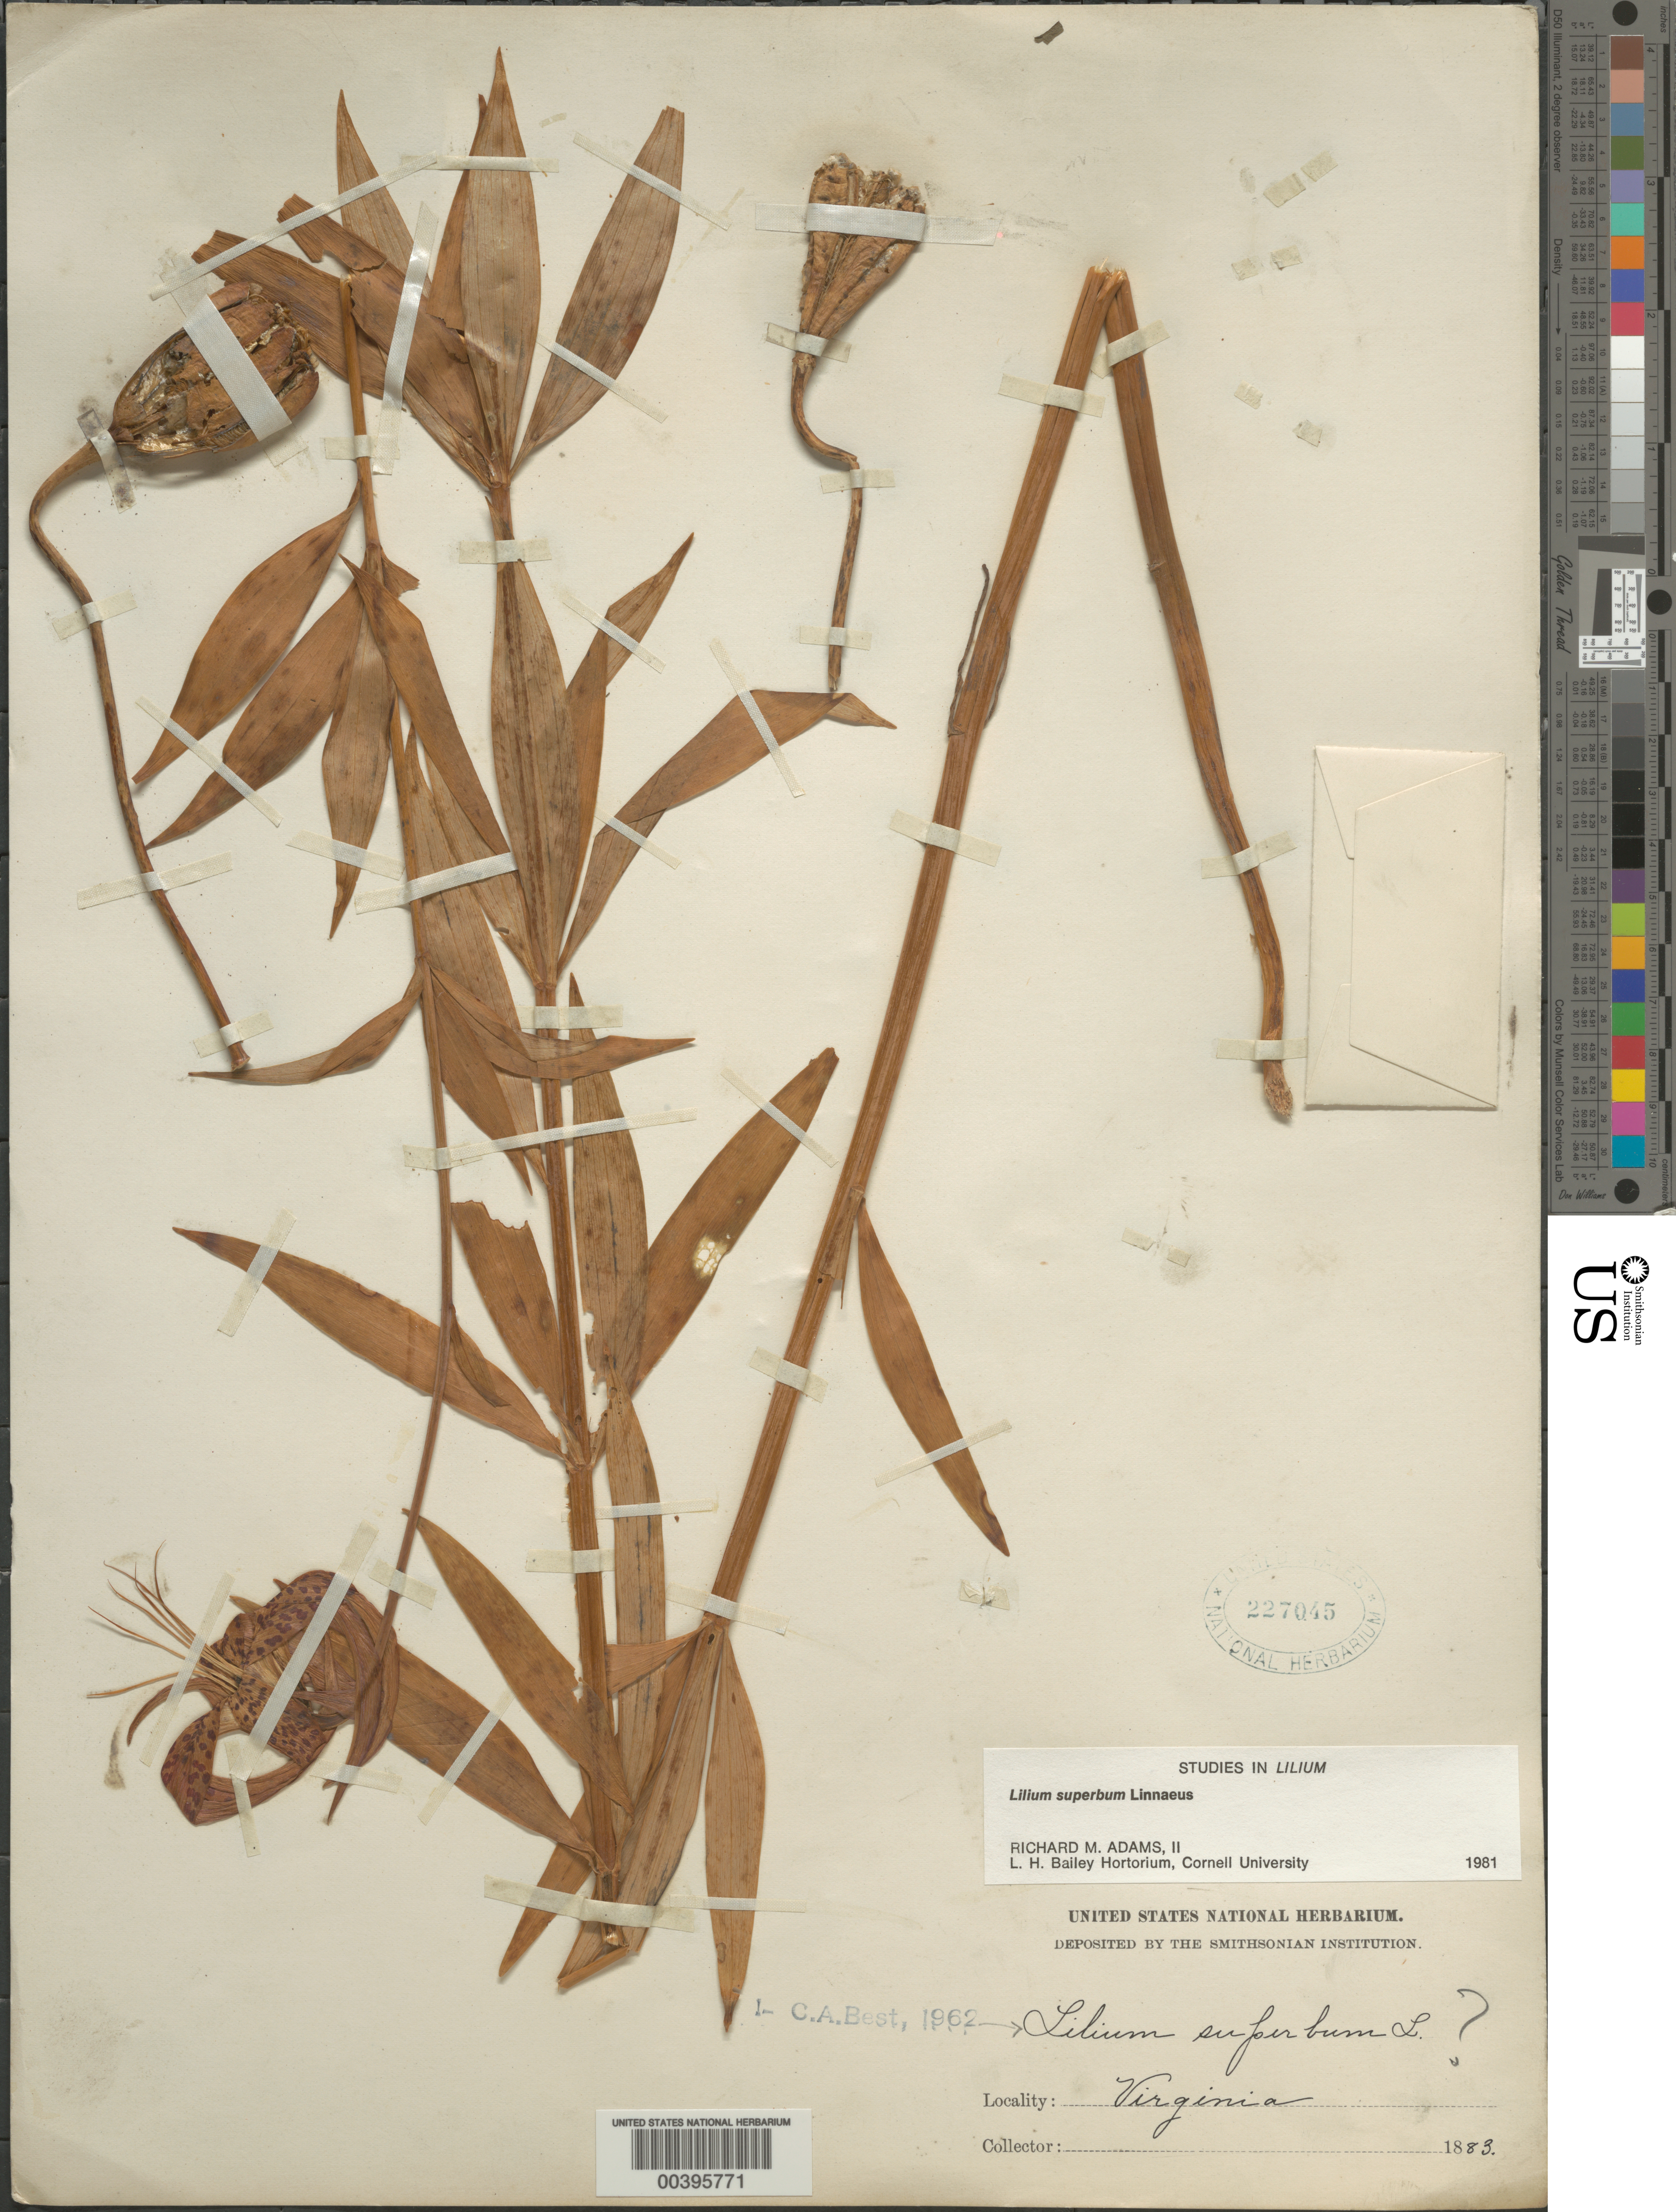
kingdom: Plantae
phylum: Tracheophyta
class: Liliopsida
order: Liliales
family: Liliaceae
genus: Lilium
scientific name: Lilium superbum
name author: L.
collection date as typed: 1883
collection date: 1883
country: United States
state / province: Virginia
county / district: Fairfax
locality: West Falls Church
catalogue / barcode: US 227045